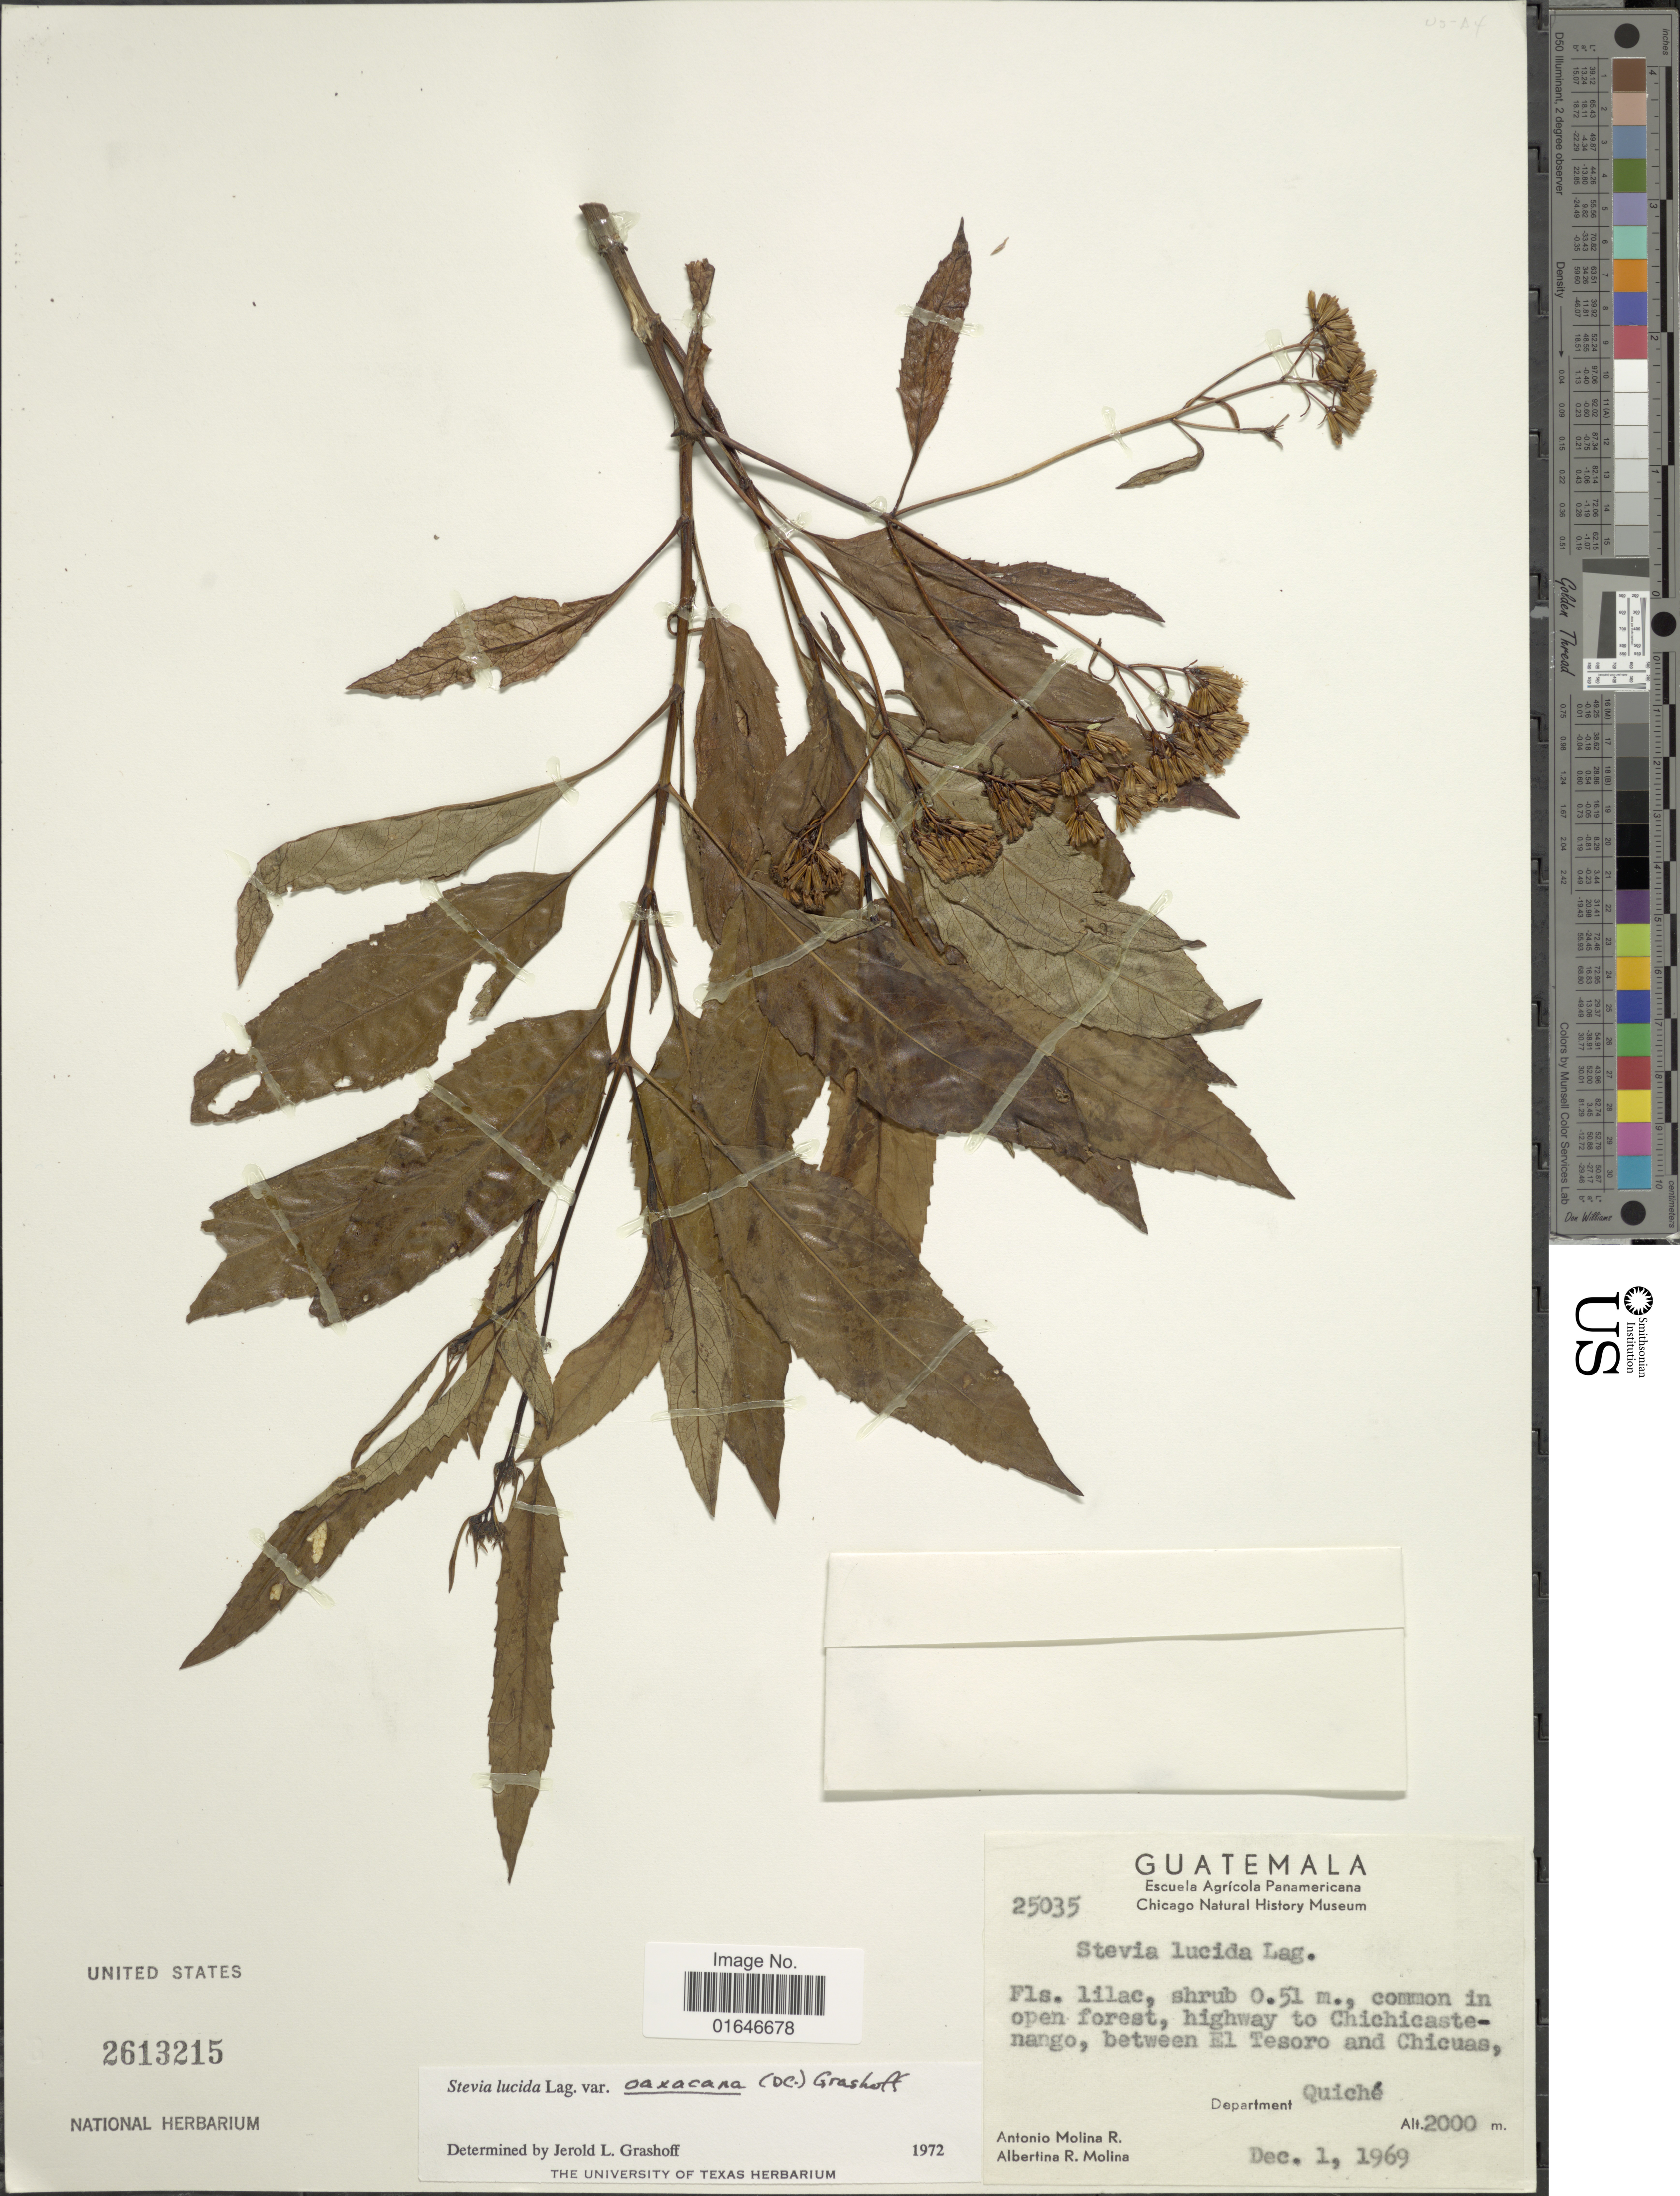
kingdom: Plantae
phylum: Tracheophyta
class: Magnoliopsida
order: Asterales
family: Asteraceae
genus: Stevia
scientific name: Stevia lucida var. lucida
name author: Lag.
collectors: A. Molina R. & A. R. Molina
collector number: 25035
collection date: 1969-12-01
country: Guatemala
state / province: El Quiché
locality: Highway to Chichicastenango, between El Tesoro and Chicuas, Departement Quiche.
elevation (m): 2000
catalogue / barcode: US 2613215